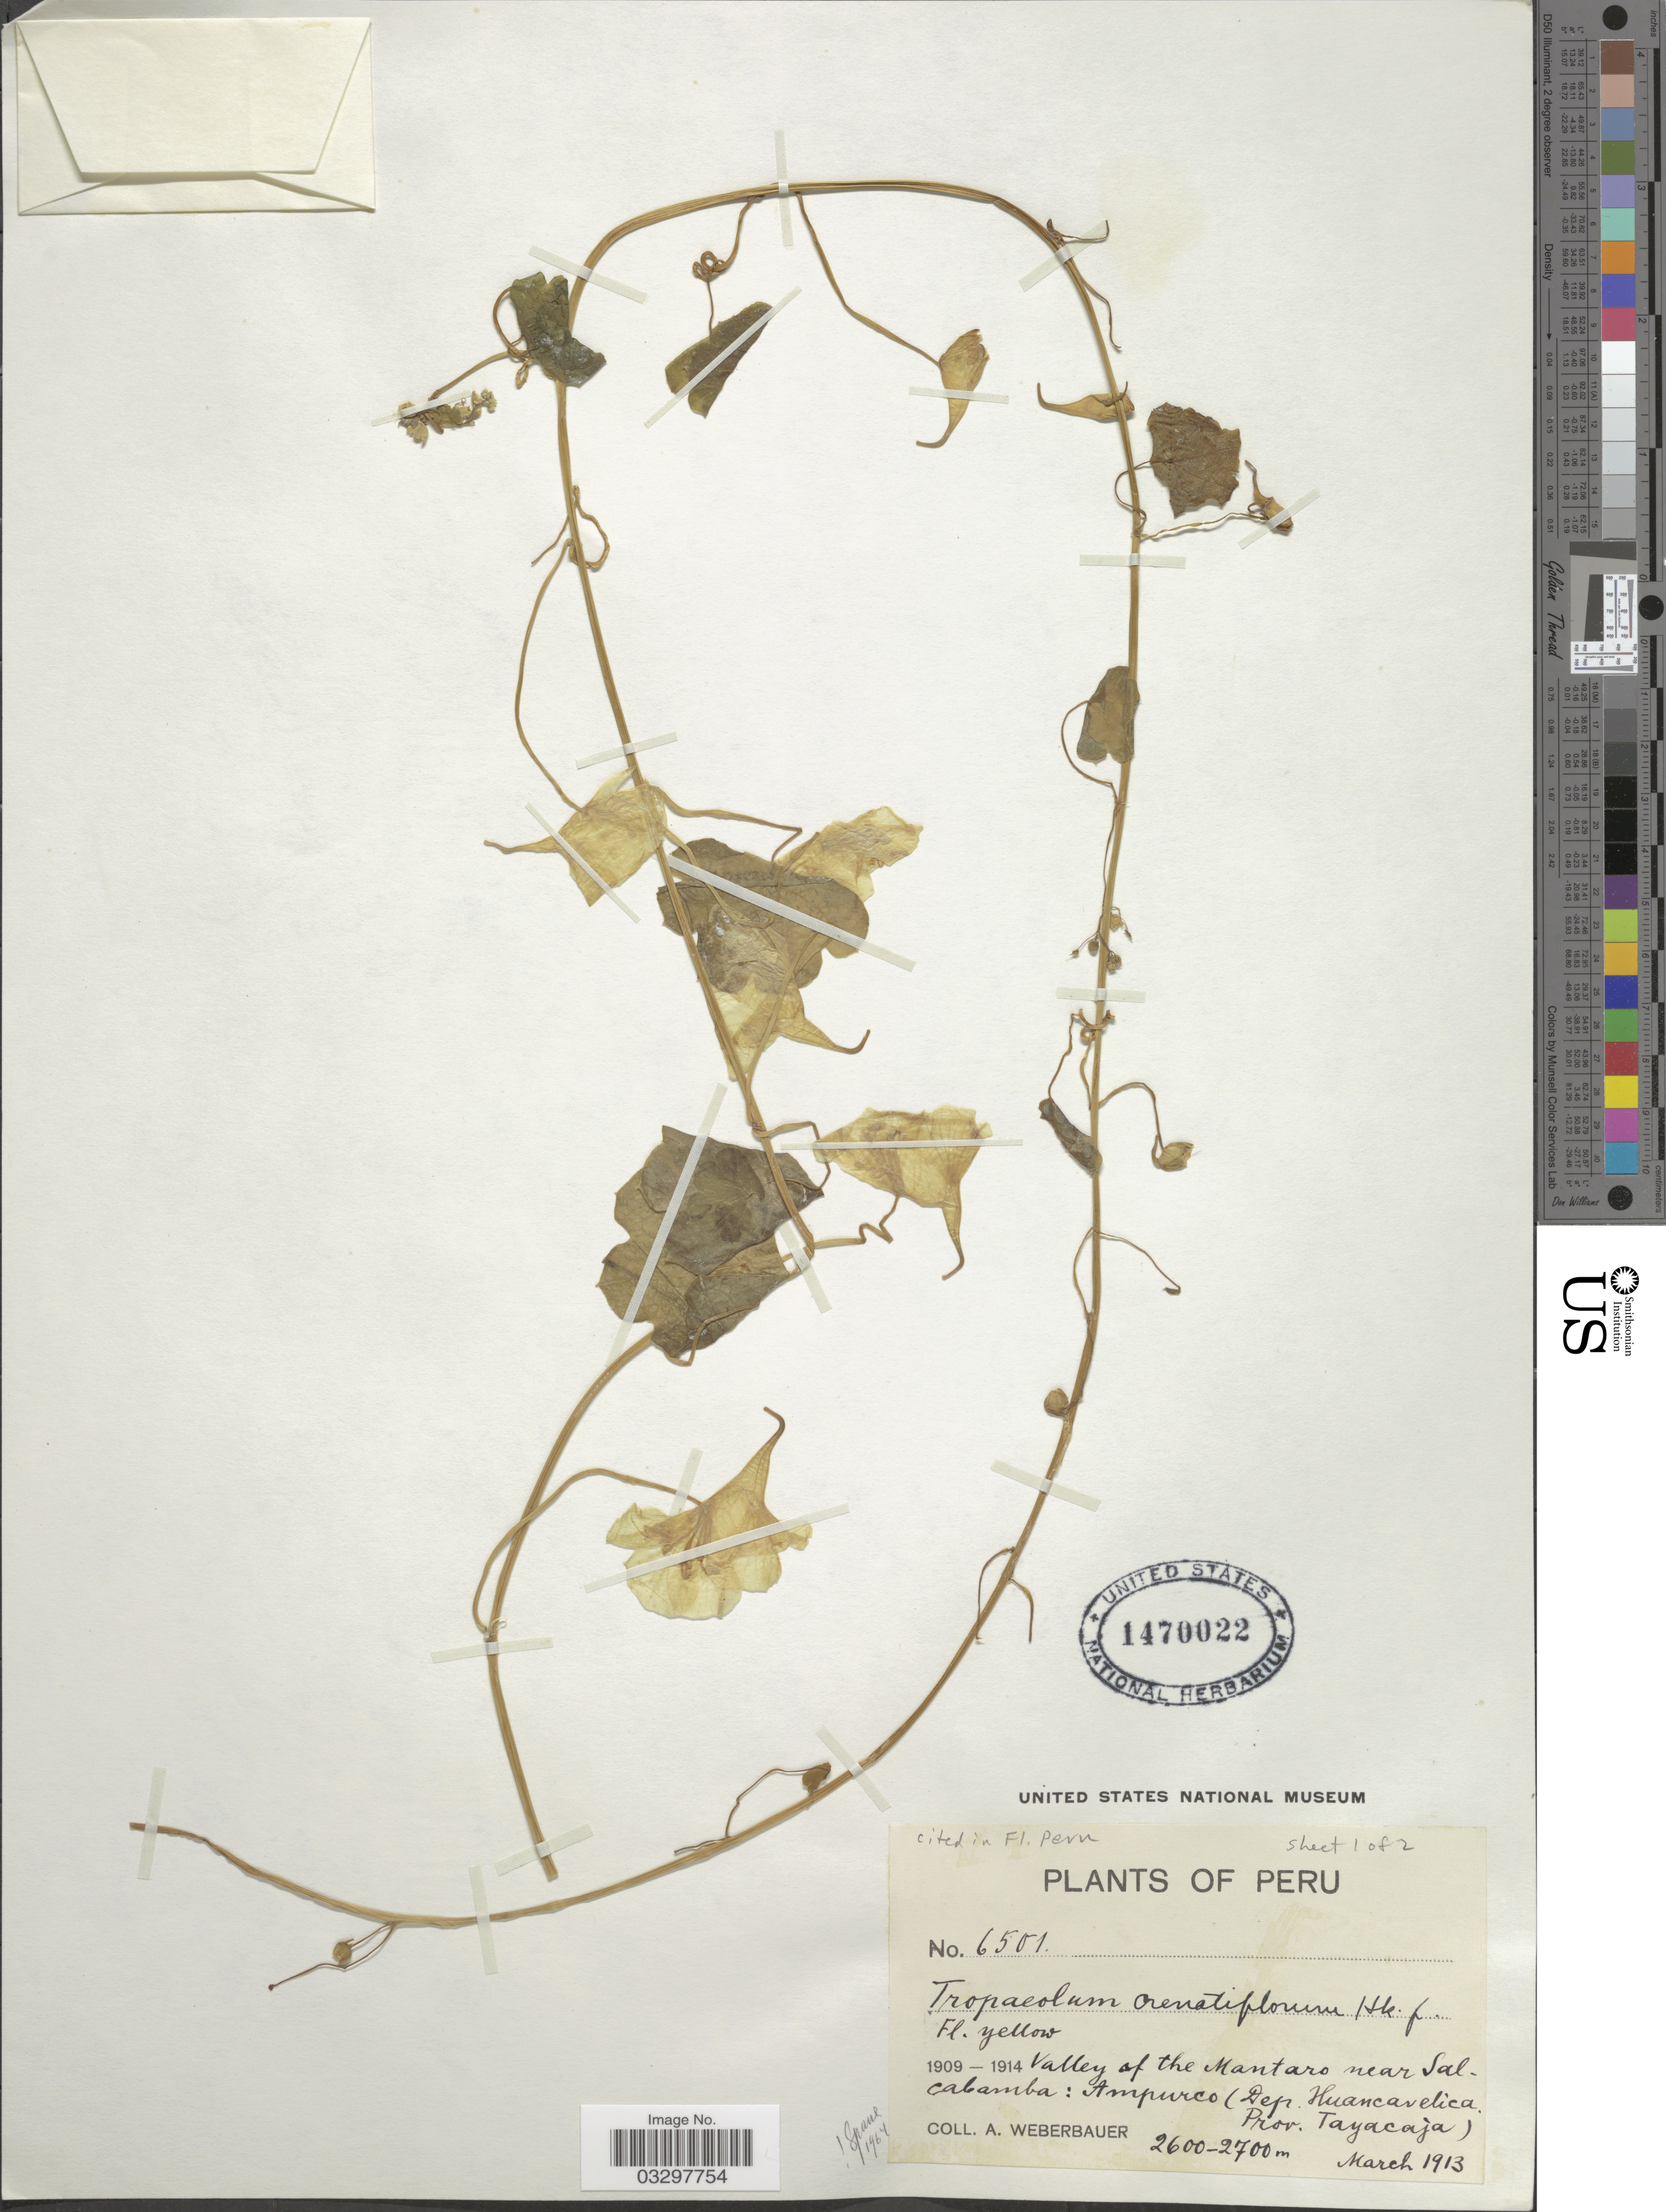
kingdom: Plantae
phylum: Tracheophyta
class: Magnoliopsida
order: Brassicales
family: Tropaeolaceae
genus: Tropaeolum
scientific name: Tropaeolum crenatiflorum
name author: Hook.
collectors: A. Weberbauer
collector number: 6501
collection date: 1913-03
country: Peru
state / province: Huancavelica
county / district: Tayacaja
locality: Valley of the Mantaro near Salcabamba: Ampurco (Dep. Huancavelica, Prov. Tayacaja).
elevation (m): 2600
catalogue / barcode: US 1470022